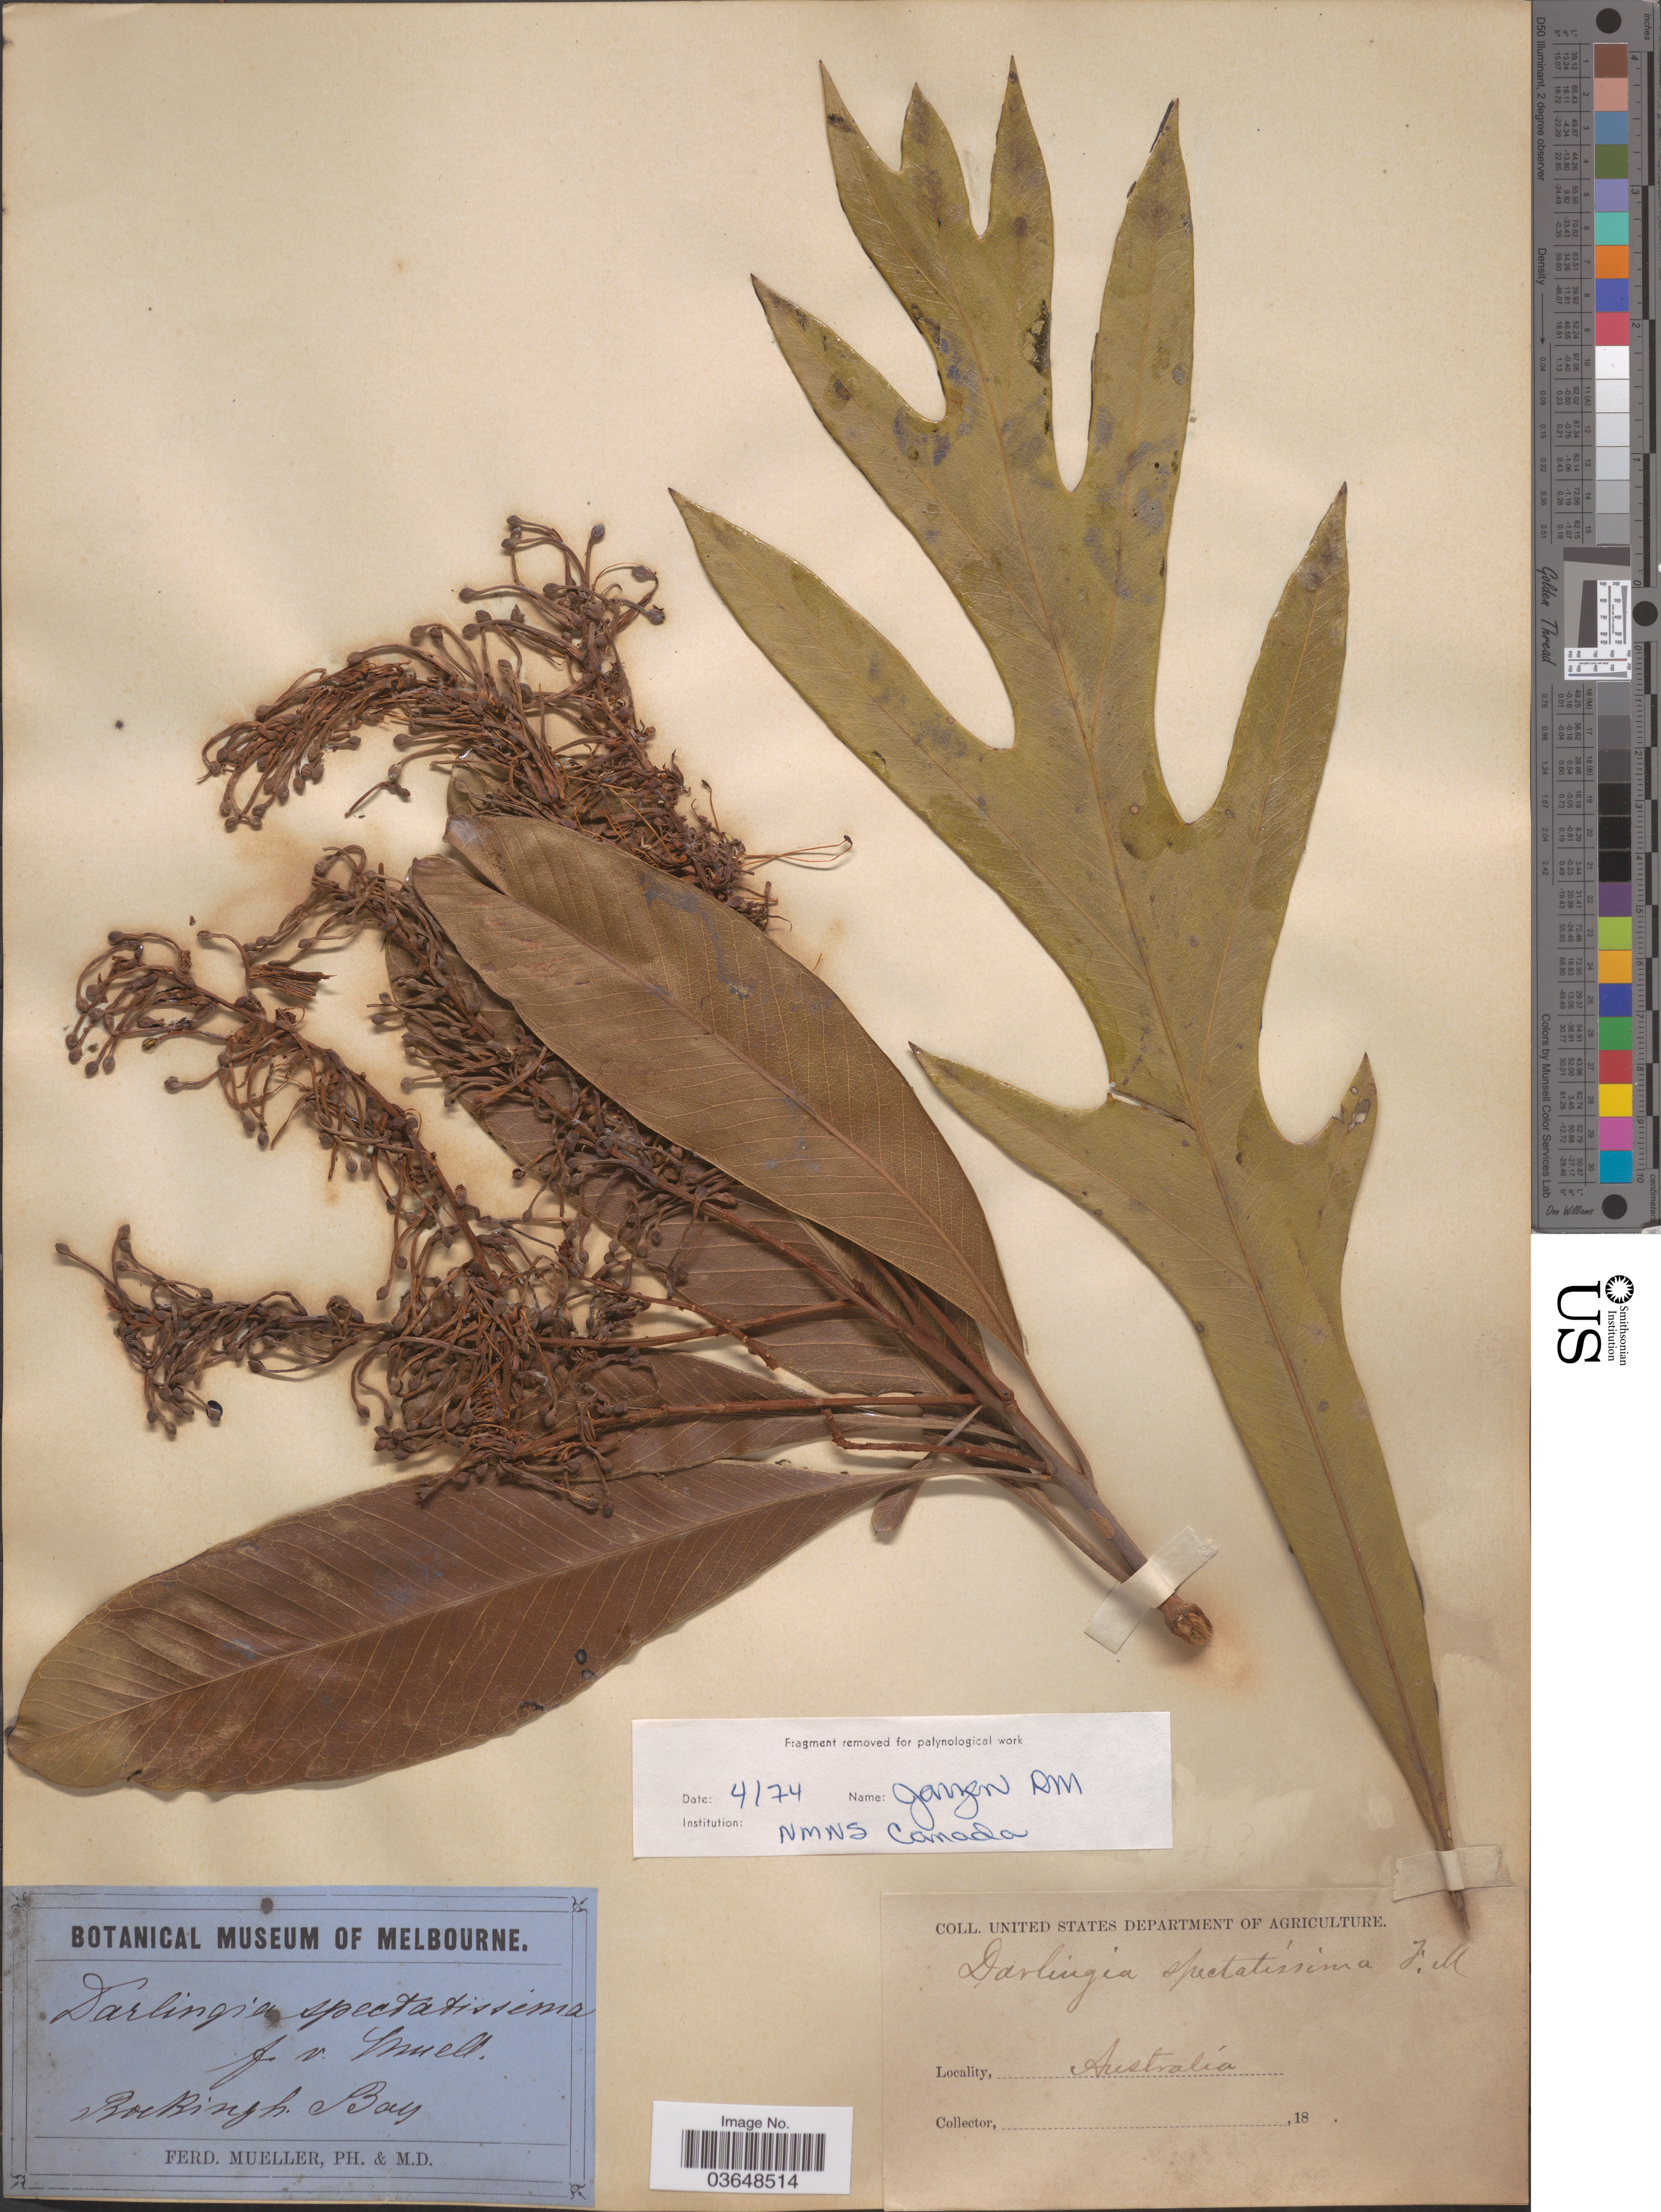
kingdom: Plantae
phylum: Tracheophyta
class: Magnoliopsida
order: Proteales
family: Proteaceae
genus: Darlingia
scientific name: Darlingia spectatissima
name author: F. Muell.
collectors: F. Mueller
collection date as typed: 18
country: Australia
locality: Rockingham Bay.